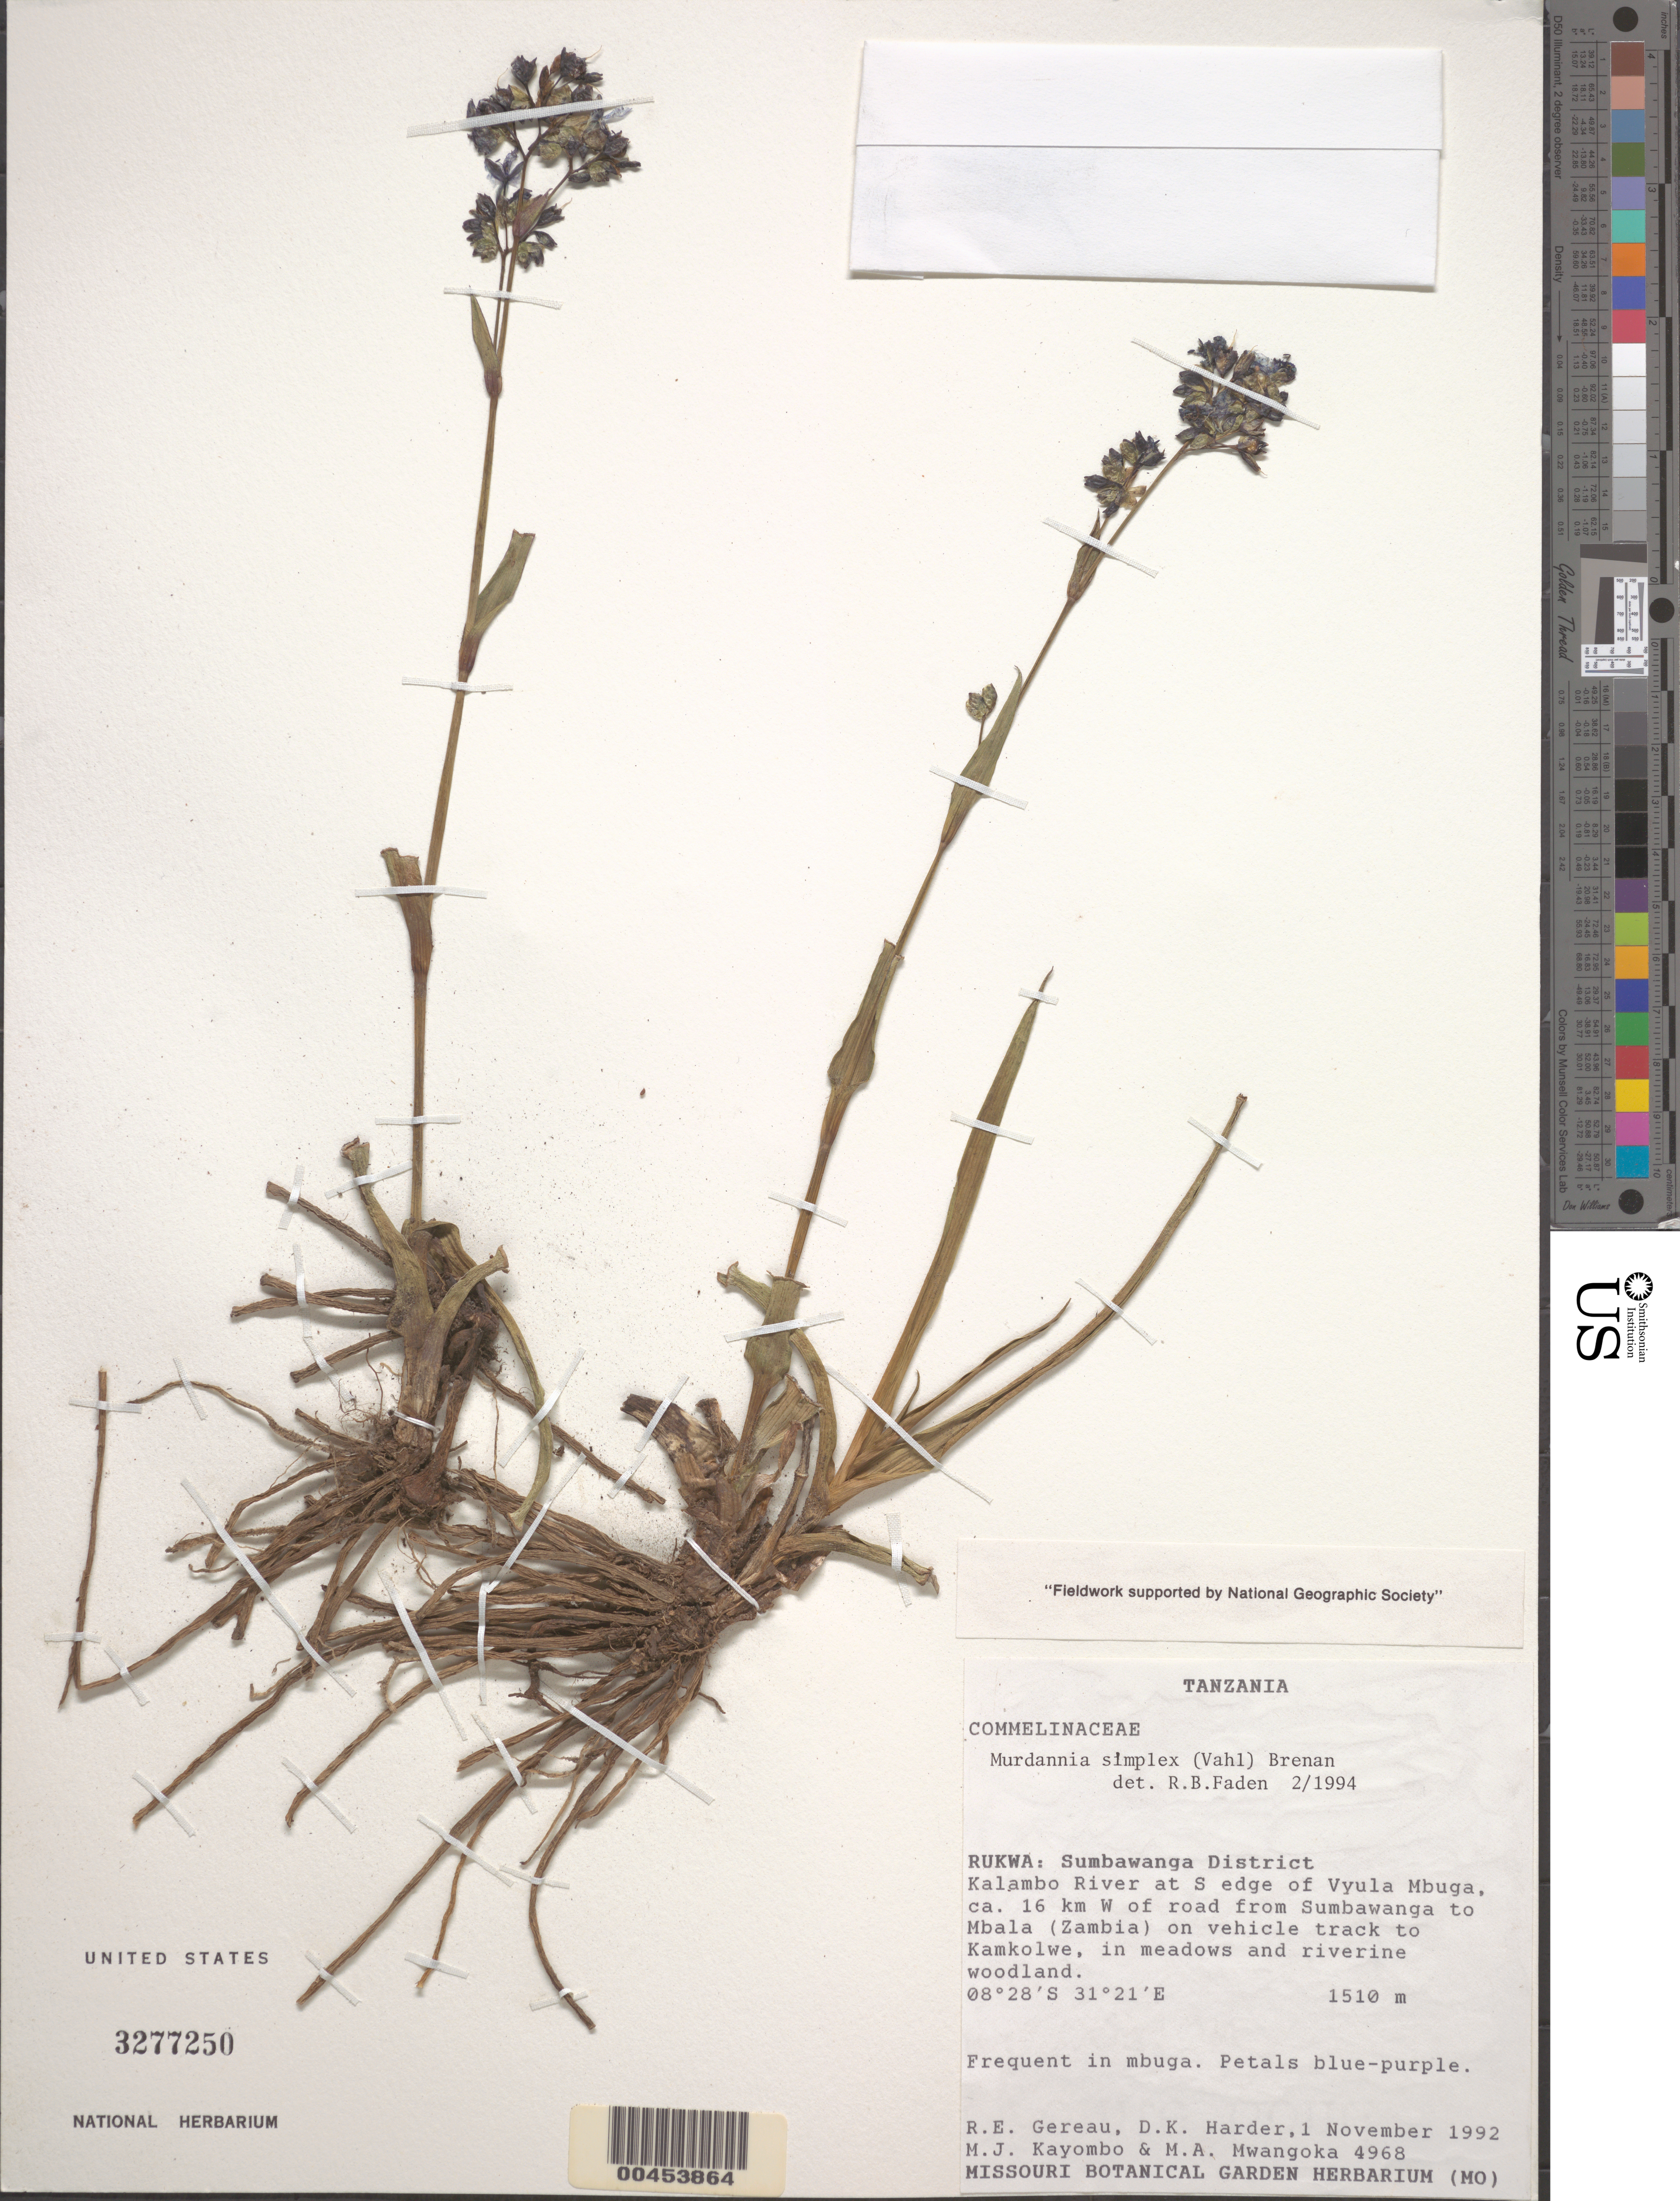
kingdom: Plantae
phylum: Tracheophyta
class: Liliopsida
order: Commelinales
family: Commelinaceae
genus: Murdannia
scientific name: Murdannia simplex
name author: (Vahl) Brenan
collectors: R. E. Gereau, D. Harder, M. Kayombo & M. A. Mwangoka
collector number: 4968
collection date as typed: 01 Nov 1992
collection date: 1992-11-01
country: Tanzania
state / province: Rukwa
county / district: Sumbawanga Dist.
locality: Kalambo river s of vyula mbuga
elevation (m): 1510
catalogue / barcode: US 3277250